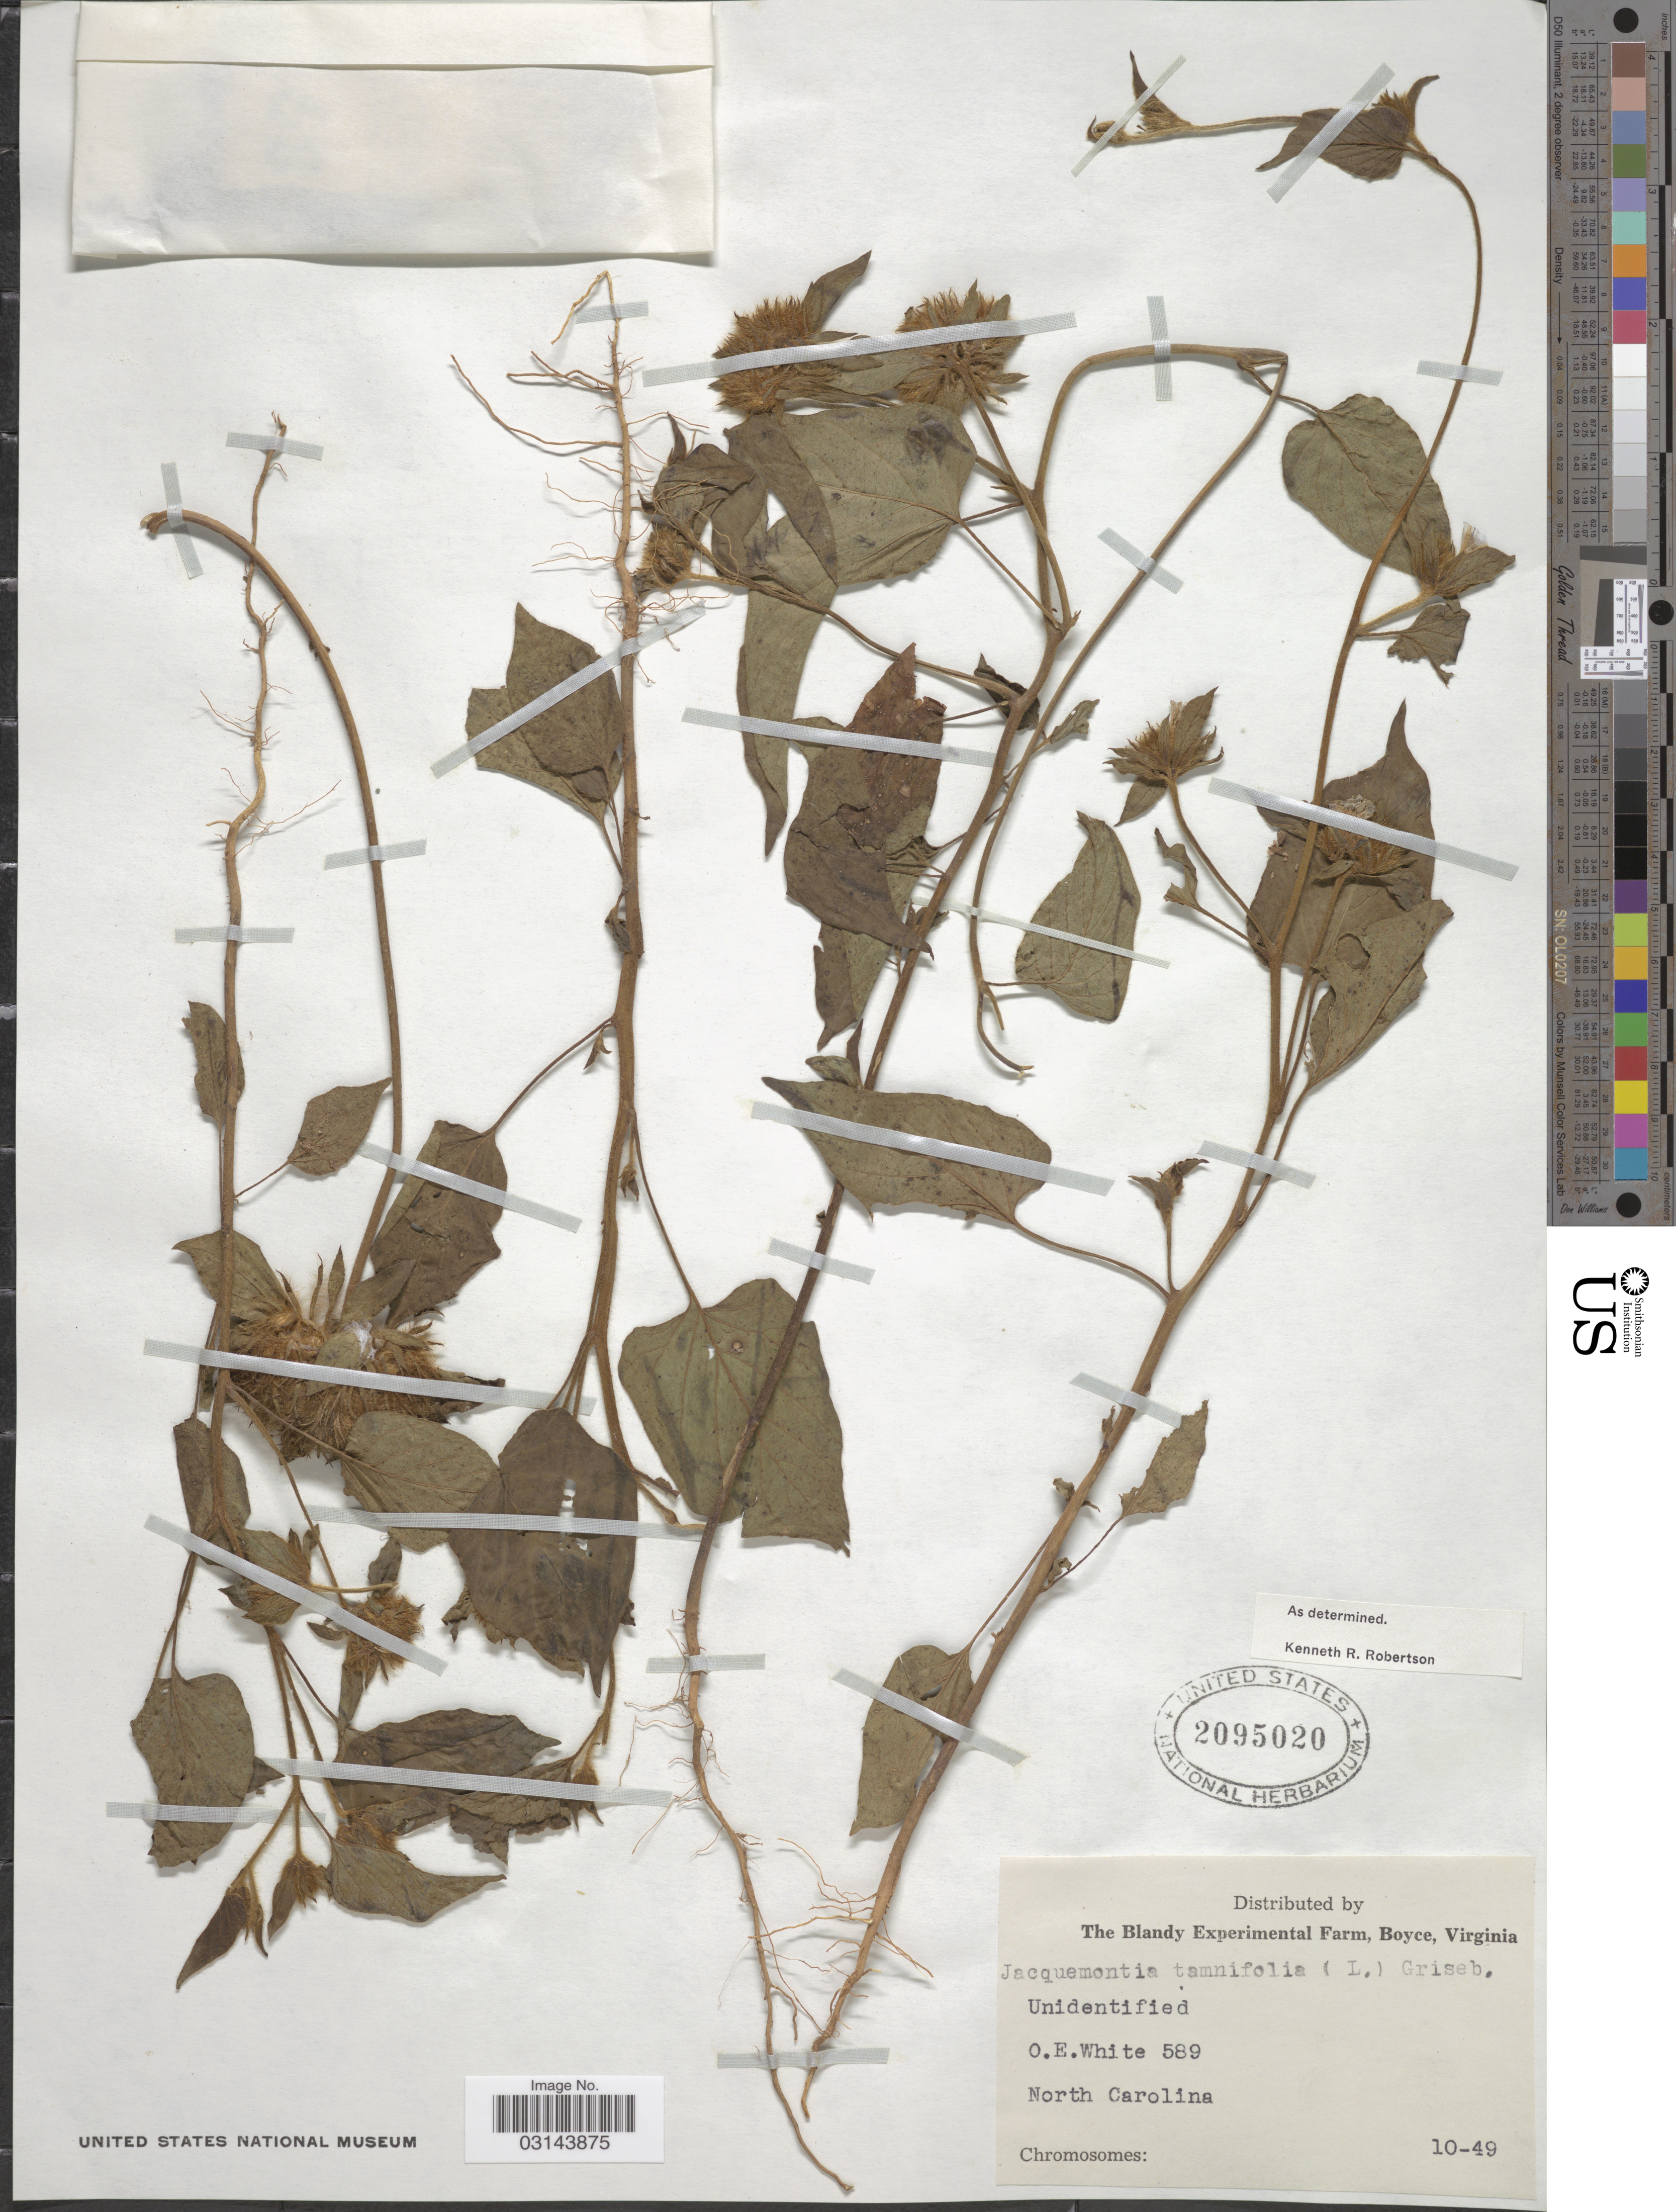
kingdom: Plantae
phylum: Tracheophyta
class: Magnoliopsida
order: Solanales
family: Convolvulaceae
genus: Jacquemontia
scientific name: Jacquemontia tamnifolia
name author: (L.) Griseb.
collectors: O. E. White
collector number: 589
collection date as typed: Transcribed d/m/y: /10/49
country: United States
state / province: North Carolina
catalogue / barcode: US 2095020